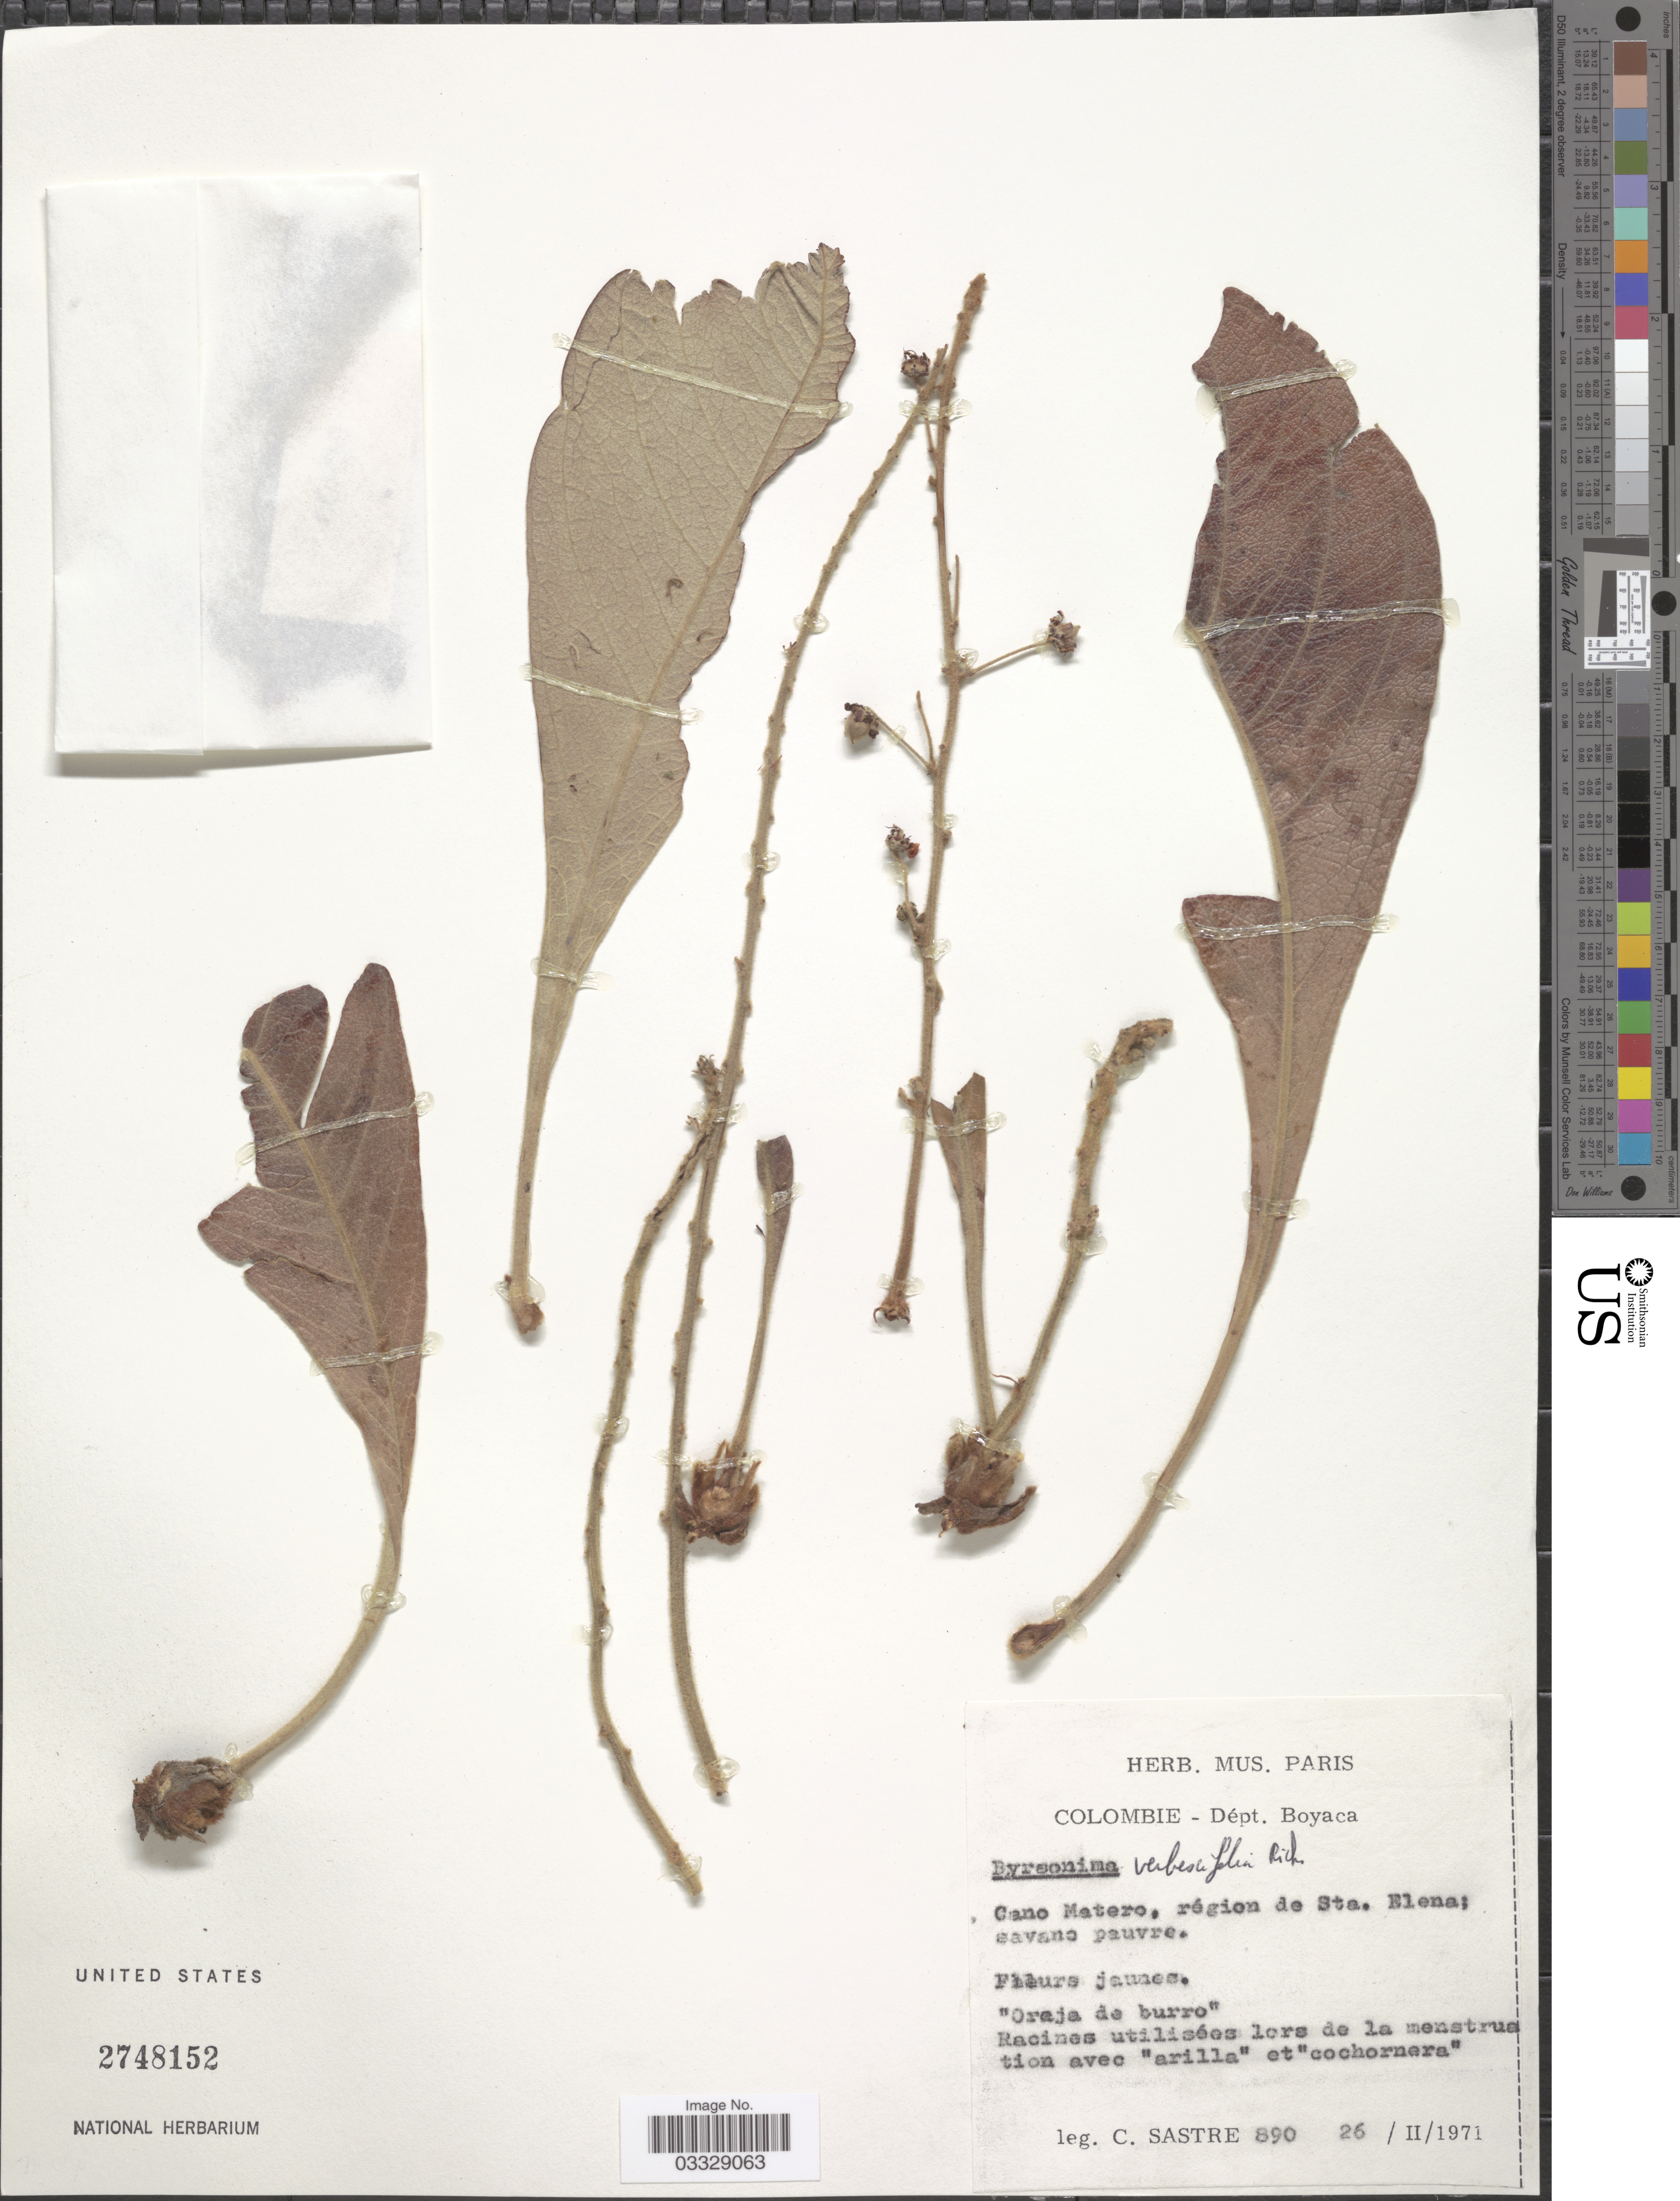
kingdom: Plantae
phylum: Tracheophyta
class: Magnoliopsida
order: Malpighiales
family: Malpighiaceae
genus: Byrsonima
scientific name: Byrsonima verbascifolia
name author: (L.) DC.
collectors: C. Sastre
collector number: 890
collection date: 1971-02-26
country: Colombia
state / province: Boyacá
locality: Dépt. Boyaca. Cano Matero, région de Sta. Elena.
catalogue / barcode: US 2748152